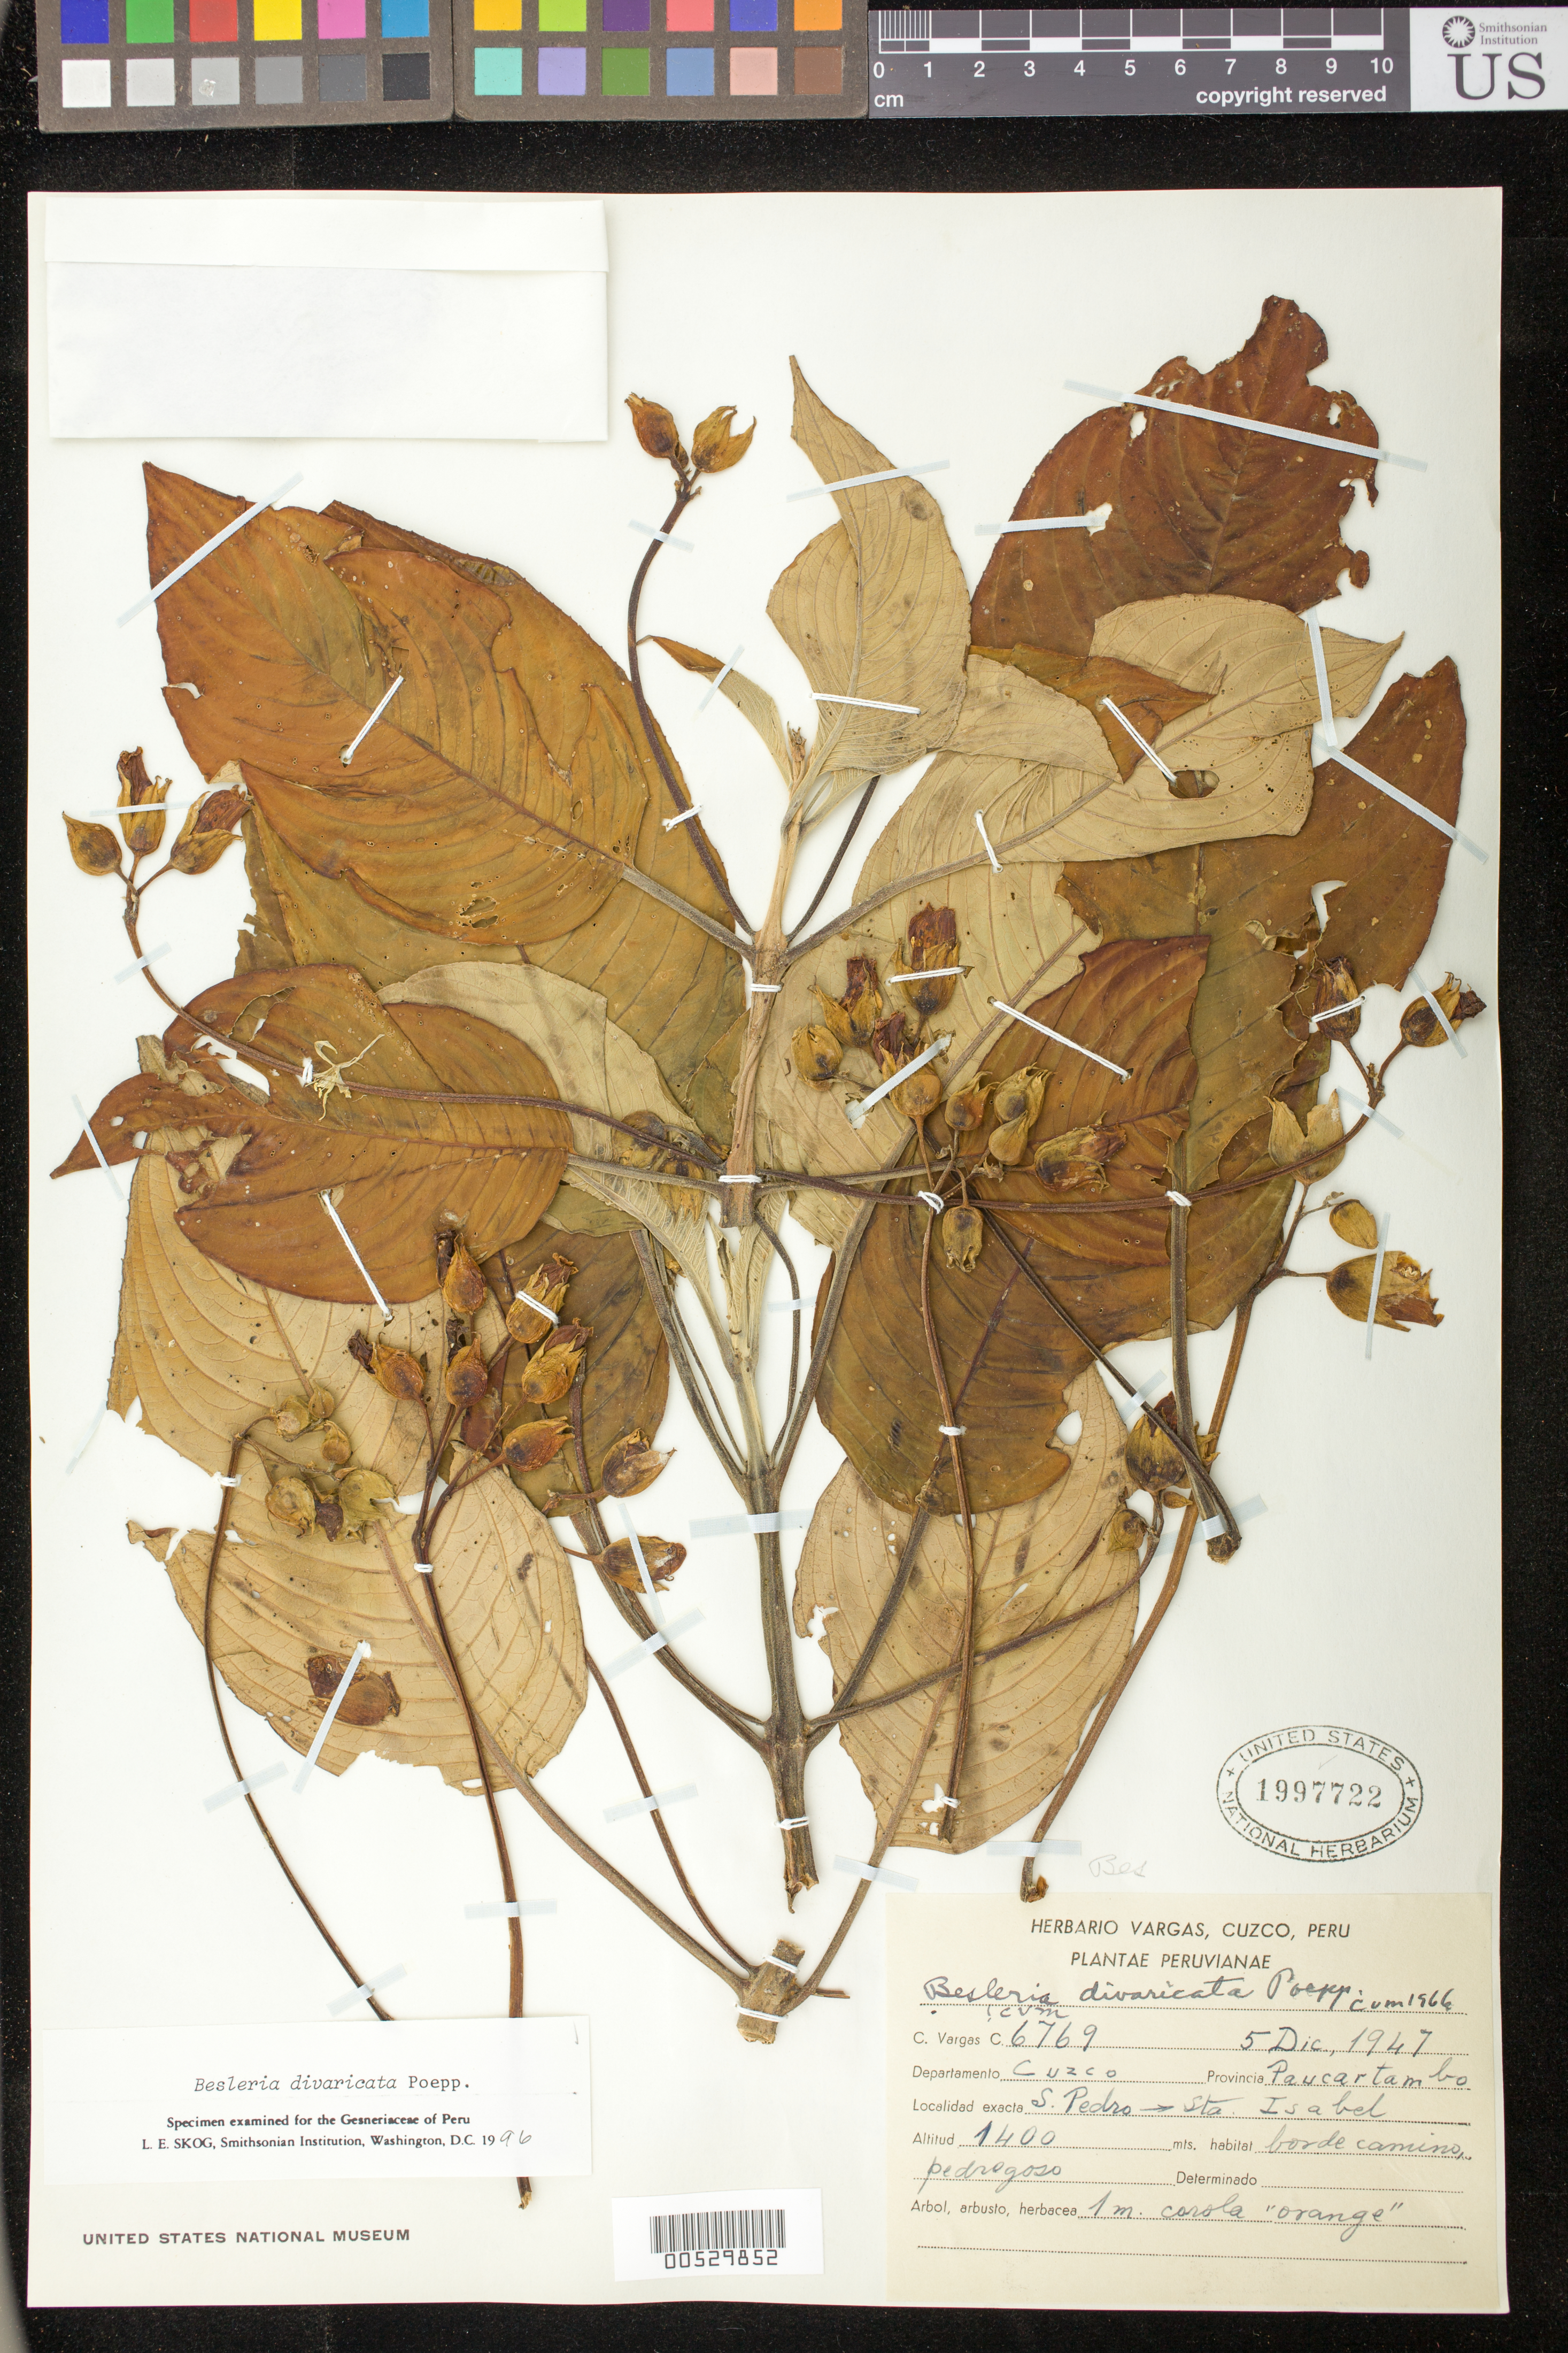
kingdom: Plantae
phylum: Tracheophyta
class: Magnoliopsida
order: Lamiales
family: Gesneriaceae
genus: Besleria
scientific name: Besleria divaricata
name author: Poepp.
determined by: Skog, Laurence E.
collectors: C. Vargas C.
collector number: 6769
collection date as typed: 05 Dec 1947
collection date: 1947-12-05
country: Peru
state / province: Cusco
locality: Prov. Paucartambo, S. Pedro to Sta. Isabel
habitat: Borde camino, pedregoso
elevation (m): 1400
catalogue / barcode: US 1997722